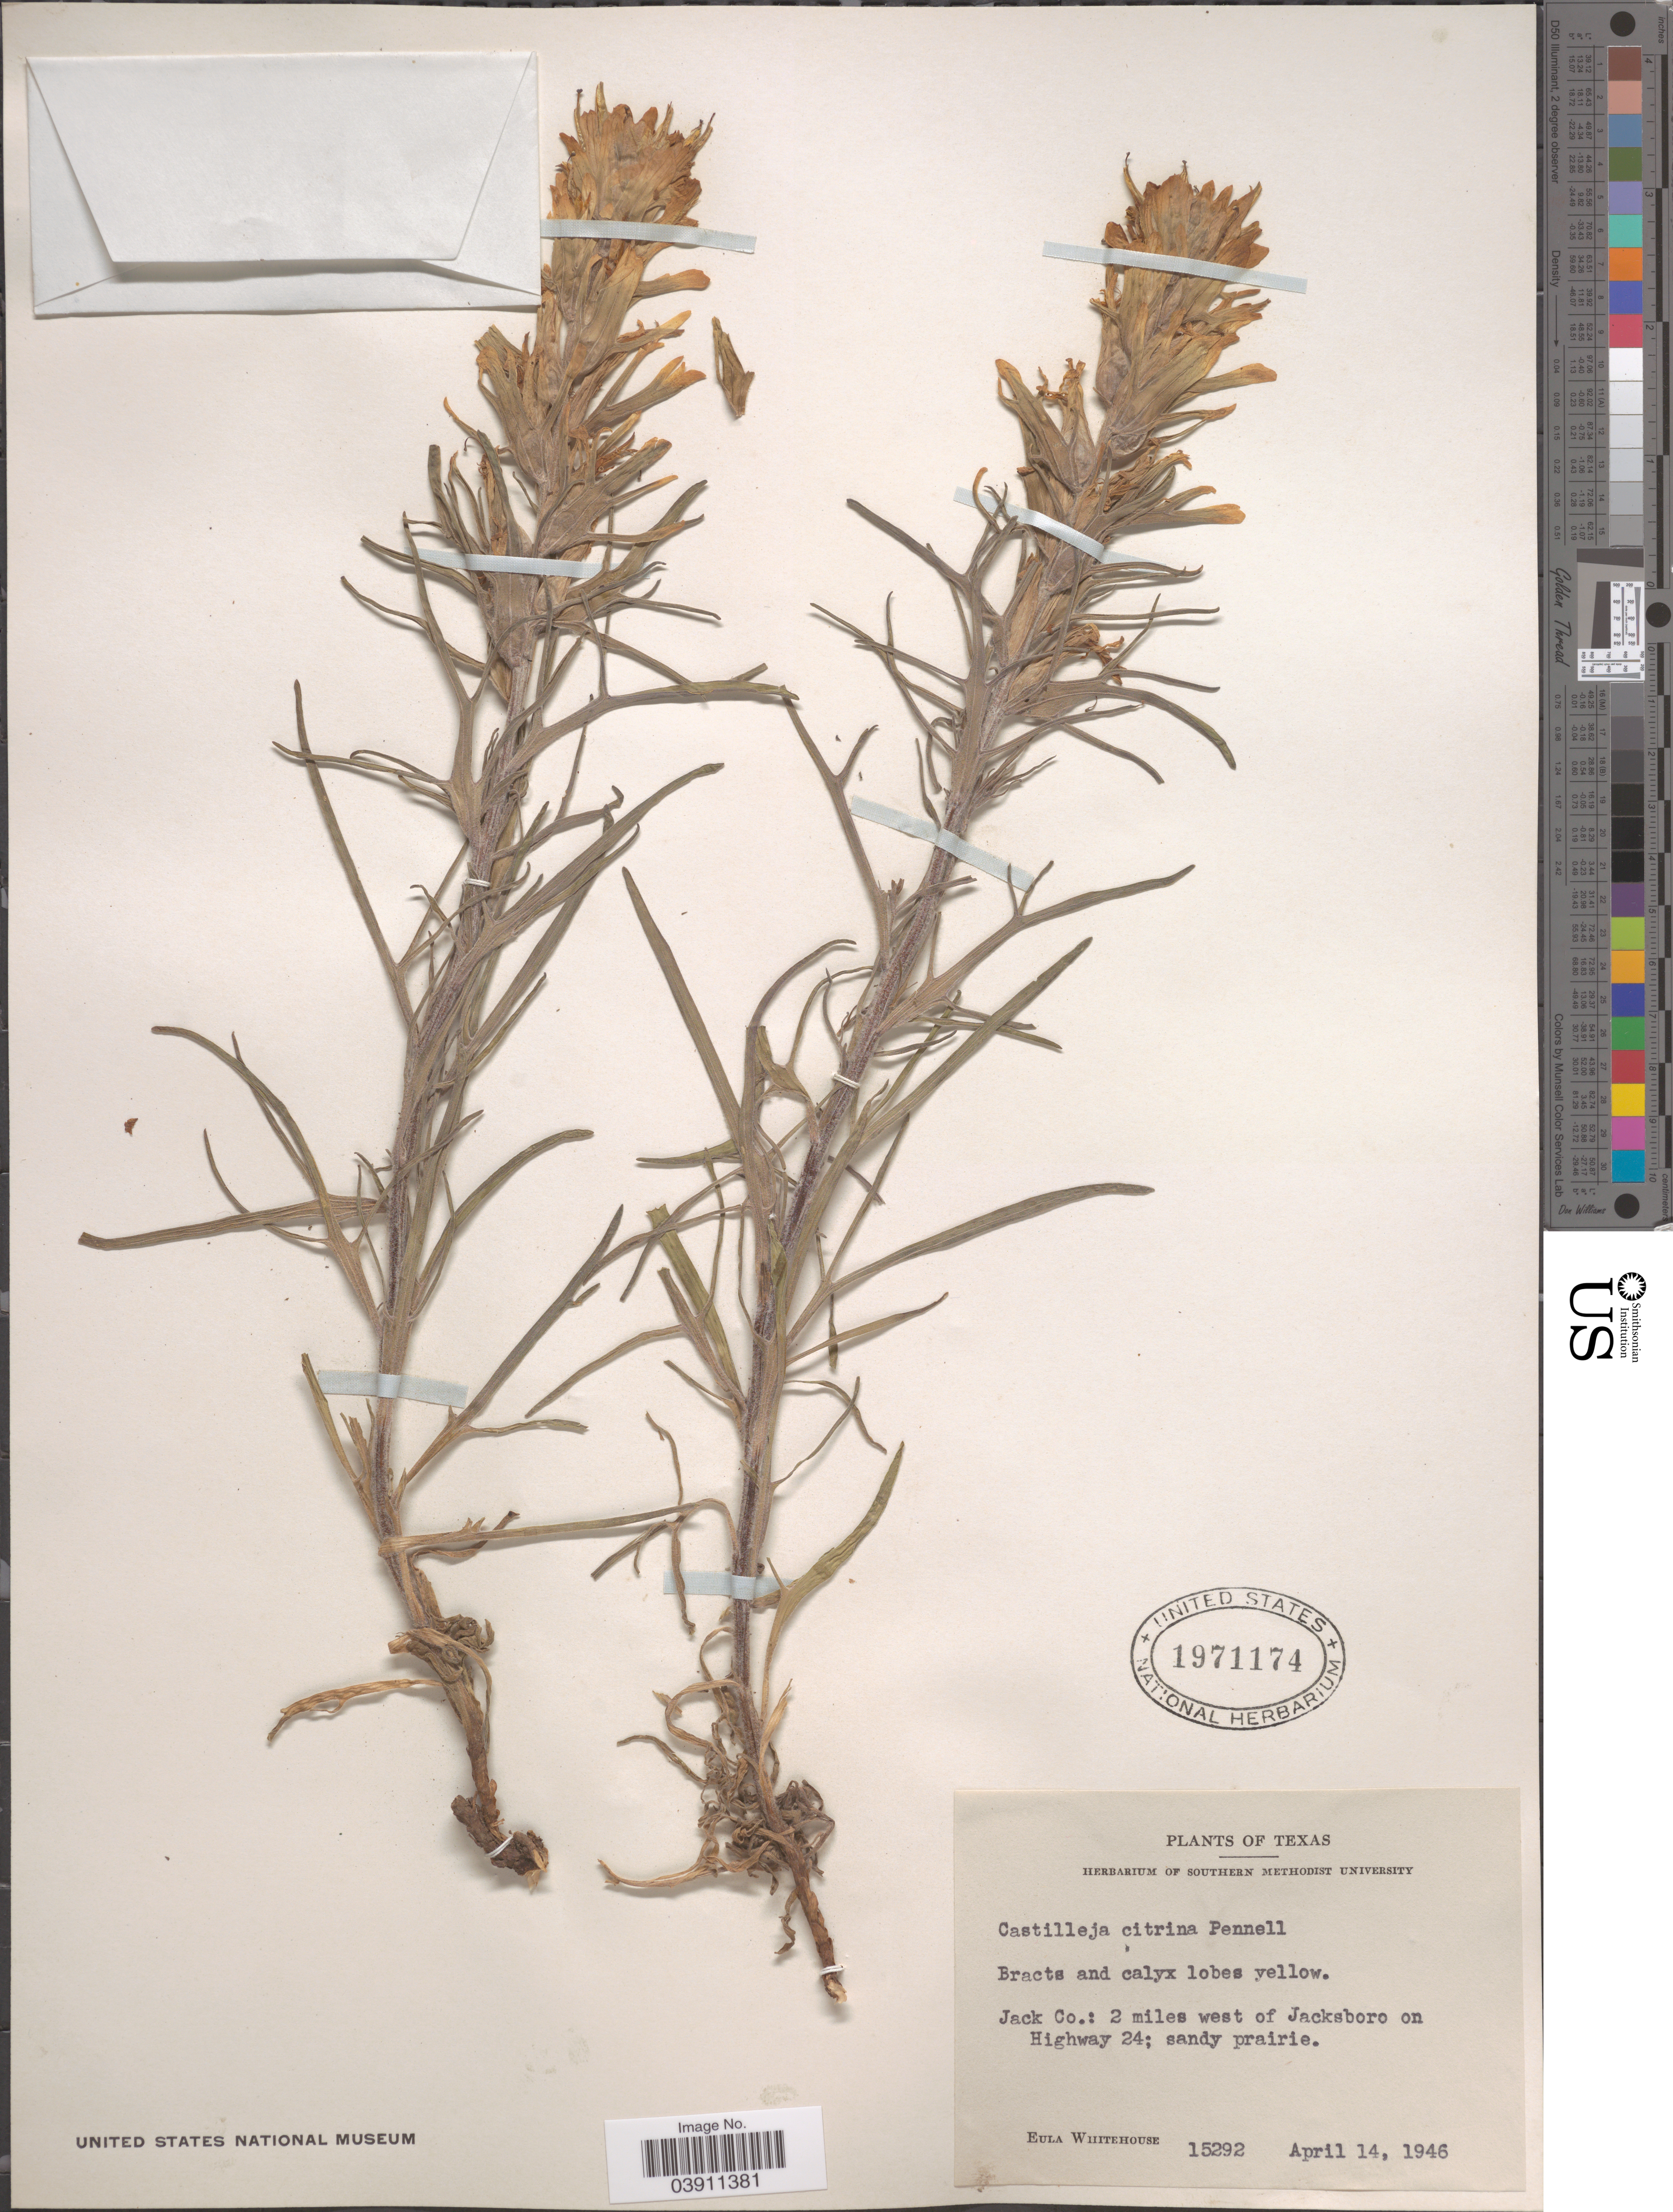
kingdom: Plantae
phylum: Tracheophyta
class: Magnoliopsida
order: Lamiales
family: Orobanchaceae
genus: Castilleja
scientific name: Castilleja citrina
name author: Pennell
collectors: E. Whitehouse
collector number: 15292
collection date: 1946-04-14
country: United States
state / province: Texas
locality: Jack Co.: 2 miles west of Jacksboro on Highway 24.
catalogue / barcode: US 1971174